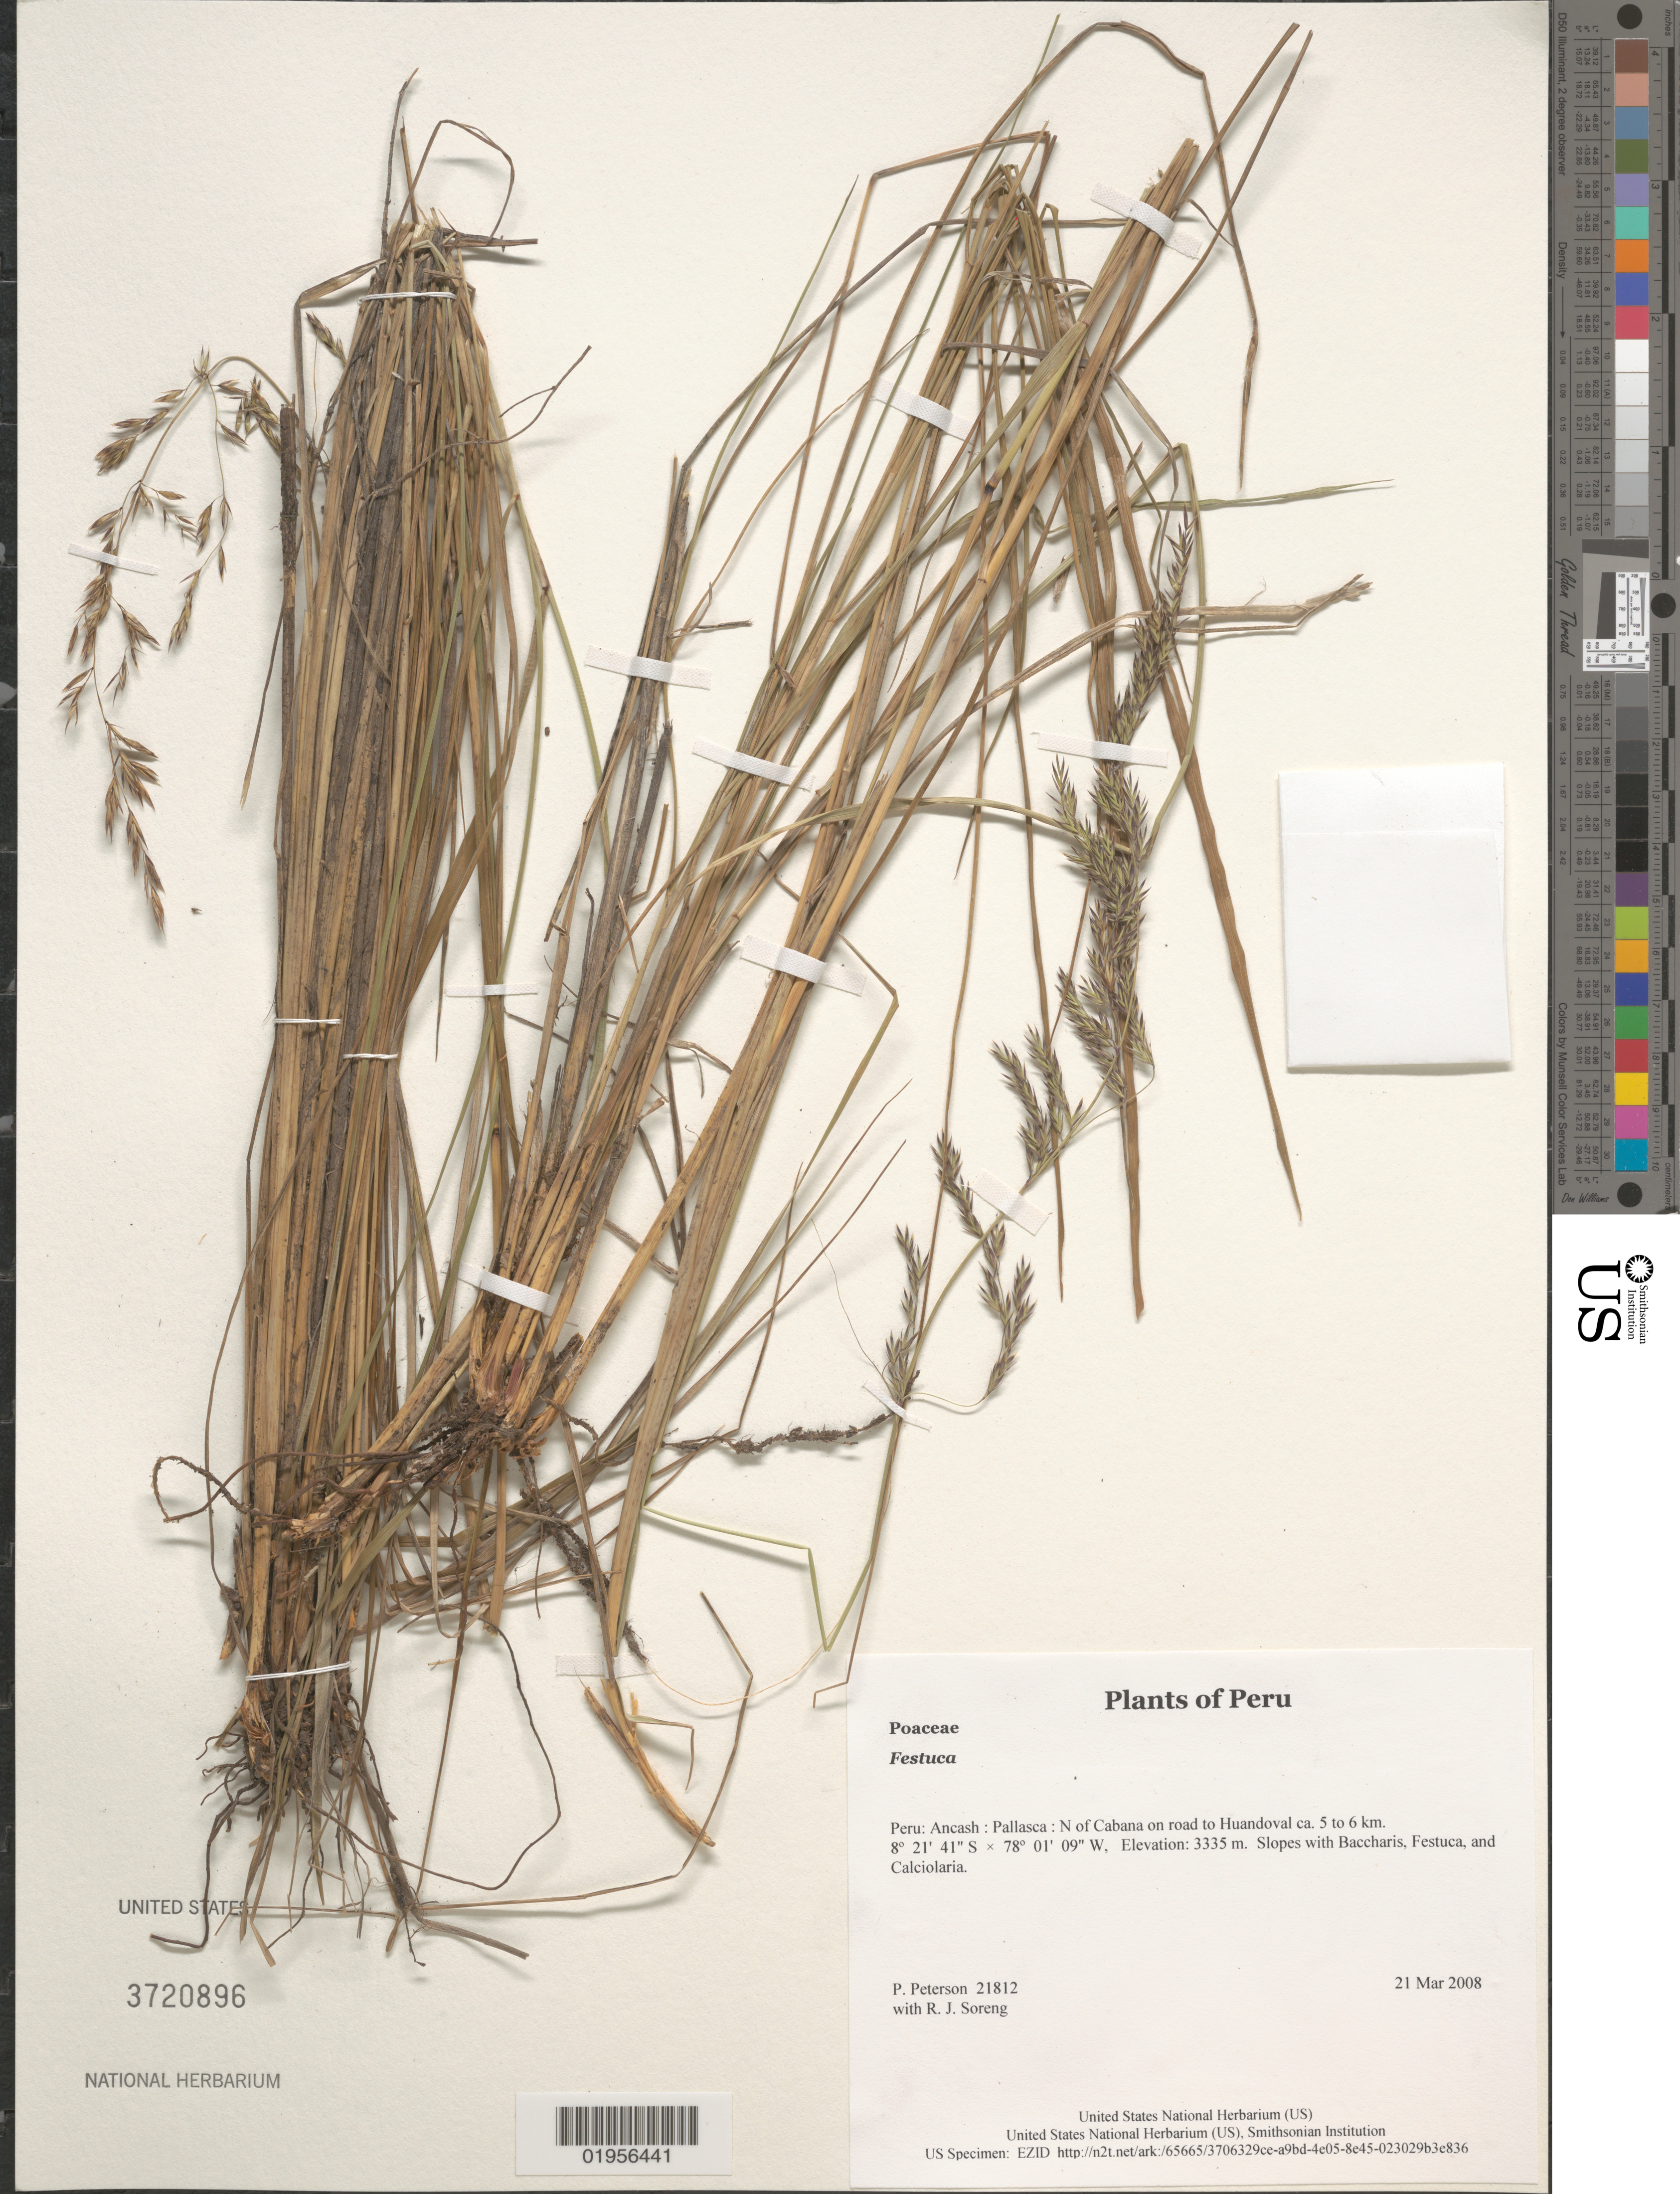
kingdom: Plantae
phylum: Tracheophyta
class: Liliopsida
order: Poales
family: Poaceae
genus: Festuca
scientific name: Festuca sp.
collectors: P. M. Peterson & R. J. Soreng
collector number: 21812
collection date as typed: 21 Mar 2008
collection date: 2008-03-21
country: Peru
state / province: Ancash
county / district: Pallasca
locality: N of Cabana on road to Huandoval ca. 5 to 6 km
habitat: Slopes with Baccharis, Festuca, and Calciolaria.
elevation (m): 3335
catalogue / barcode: US 3720896